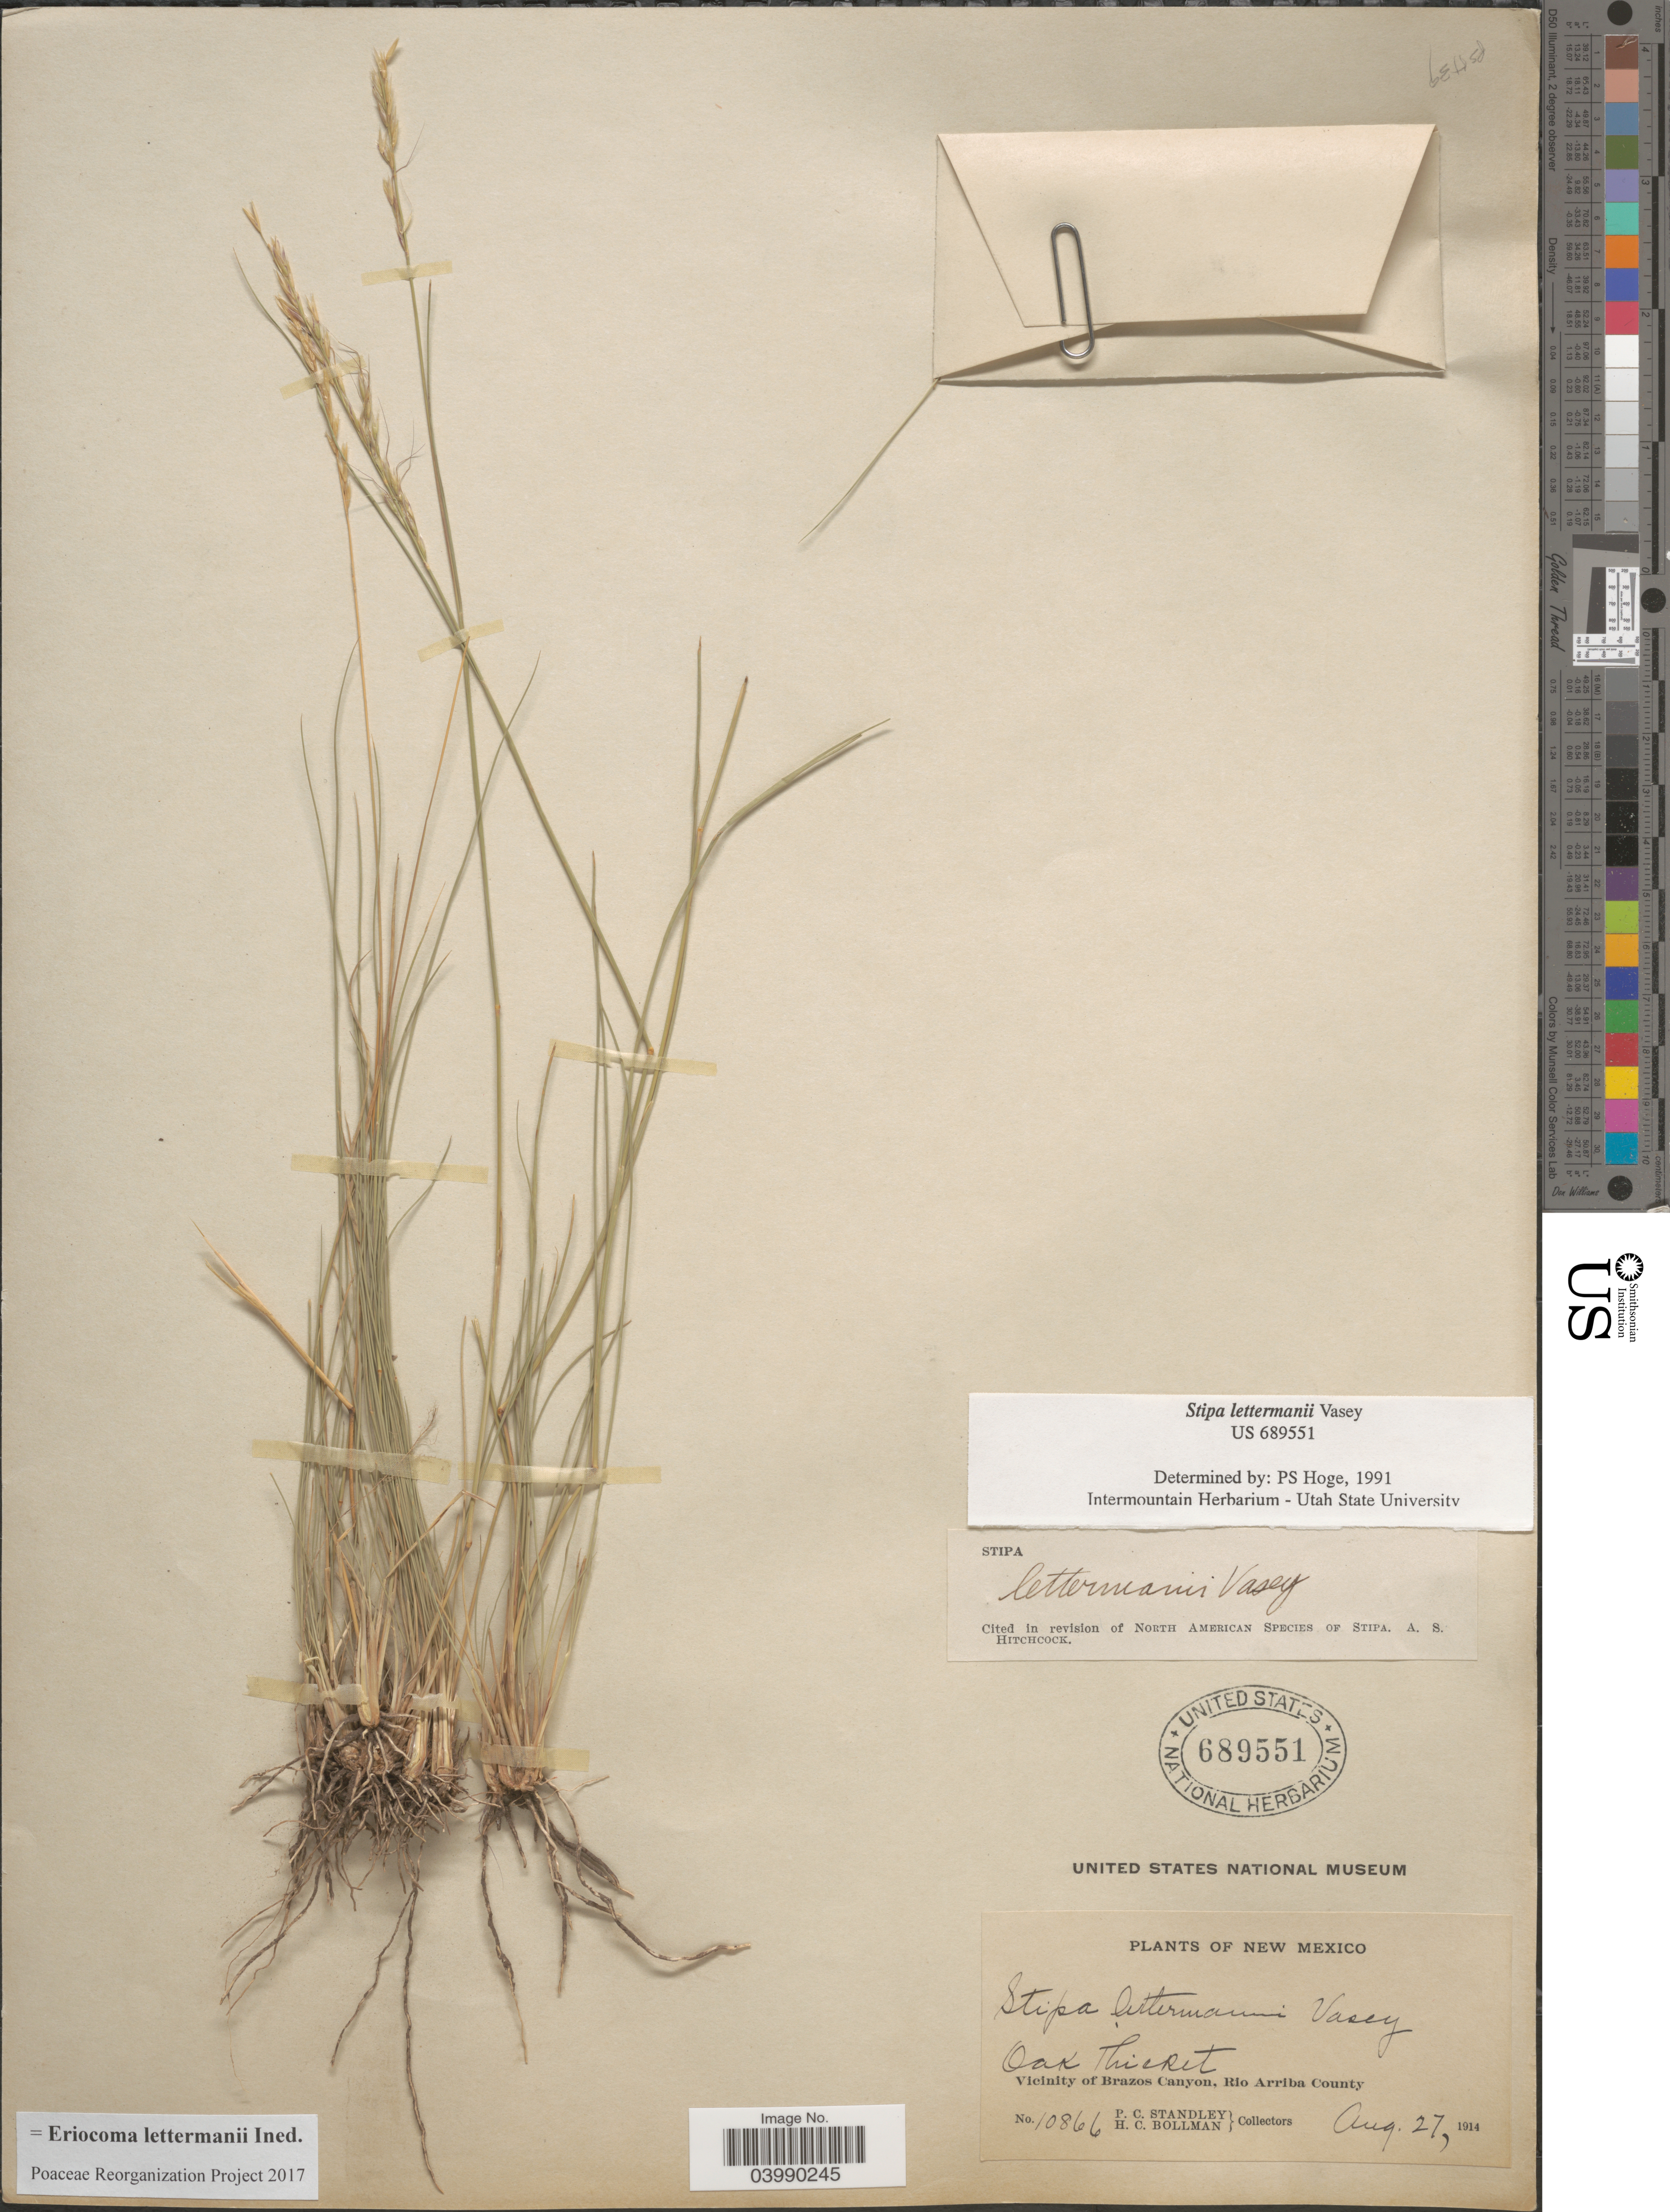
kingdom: Plantae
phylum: Tracheophyta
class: Liliopsida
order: Poales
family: Poaceae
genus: Eriocoma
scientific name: Eriocoma lettermanii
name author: (Vasey) Romasch.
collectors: P. C. Standley & H. C. Bollman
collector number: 10866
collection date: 1914-08-27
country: United States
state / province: New Mexico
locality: Vicinity of Brazos Canyon, Rio Arriba County.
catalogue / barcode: US 689551